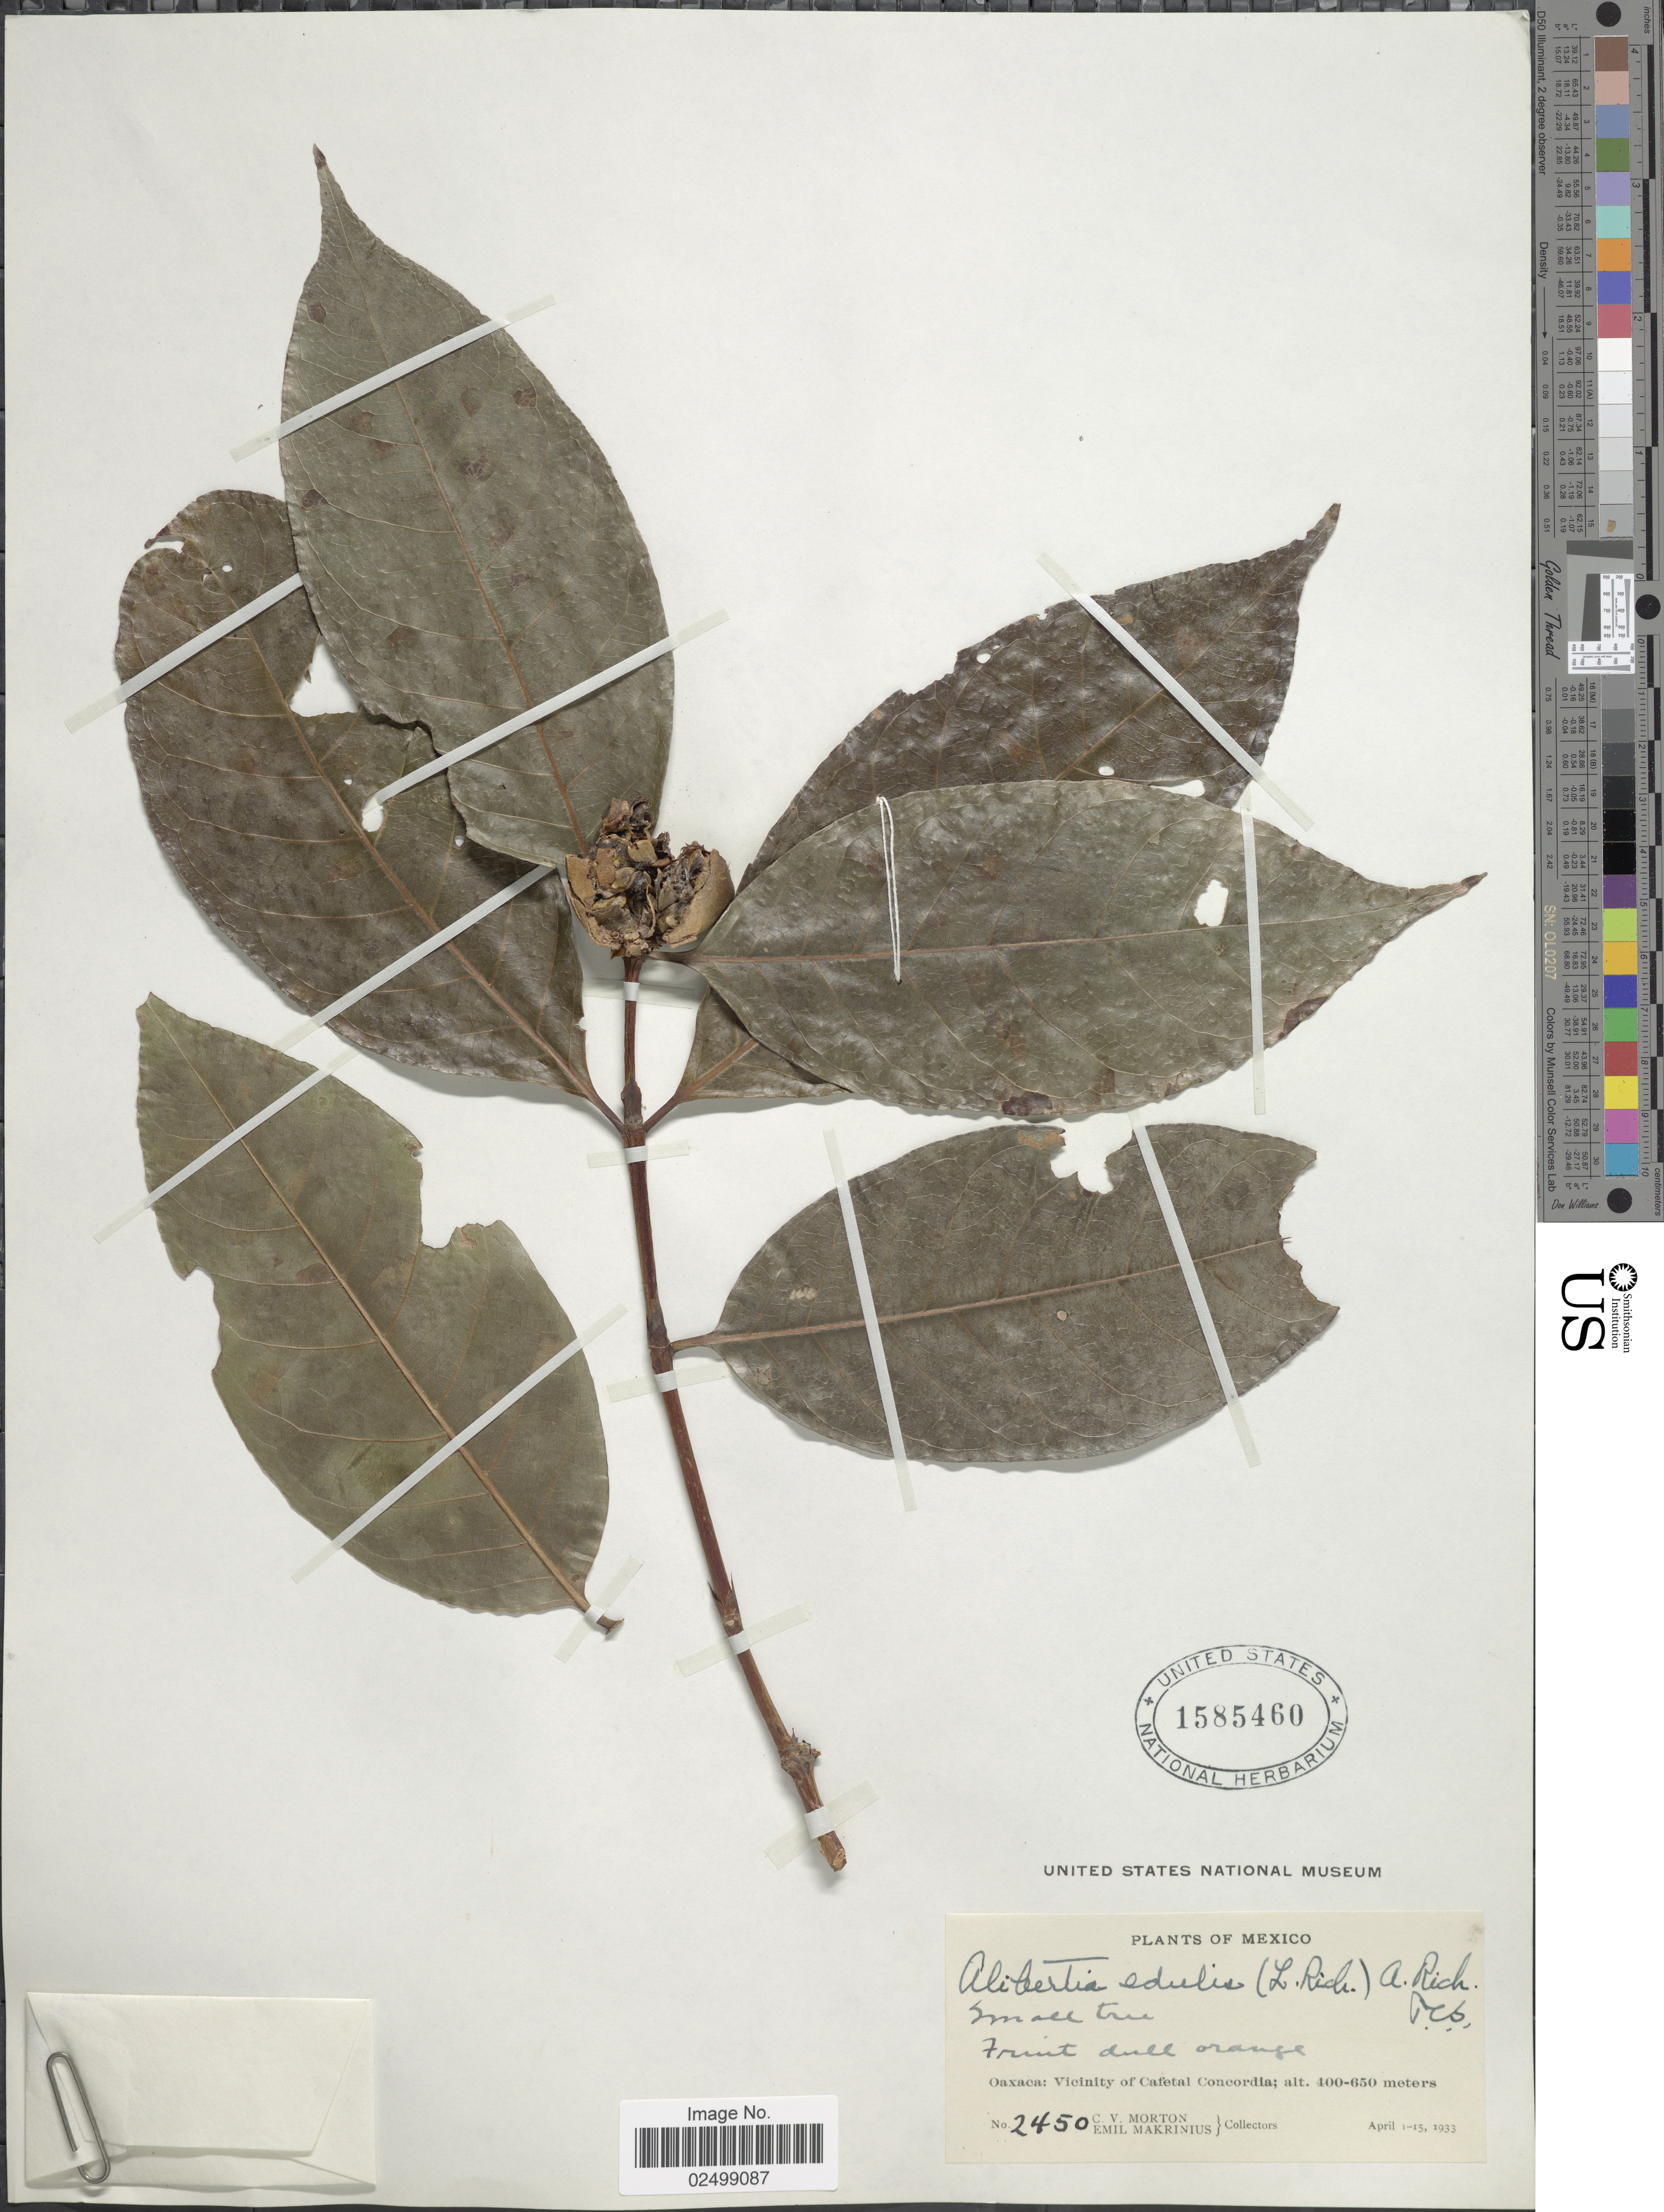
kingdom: Plantae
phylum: Tracheophyta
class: Magnoliopsida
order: Gentianales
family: Rubiaceae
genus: Alibertia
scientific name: Alibertia edulis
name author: (Rich.) A. Rich. ex DC.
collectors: C. V. Morton & E. Makrinius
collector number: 2450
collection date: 1933-04-01/1933-04-15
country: Mexico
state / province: Oaxaca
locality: Vicinity of Cafetal Concordia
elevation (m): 400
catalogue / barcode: US 1585460